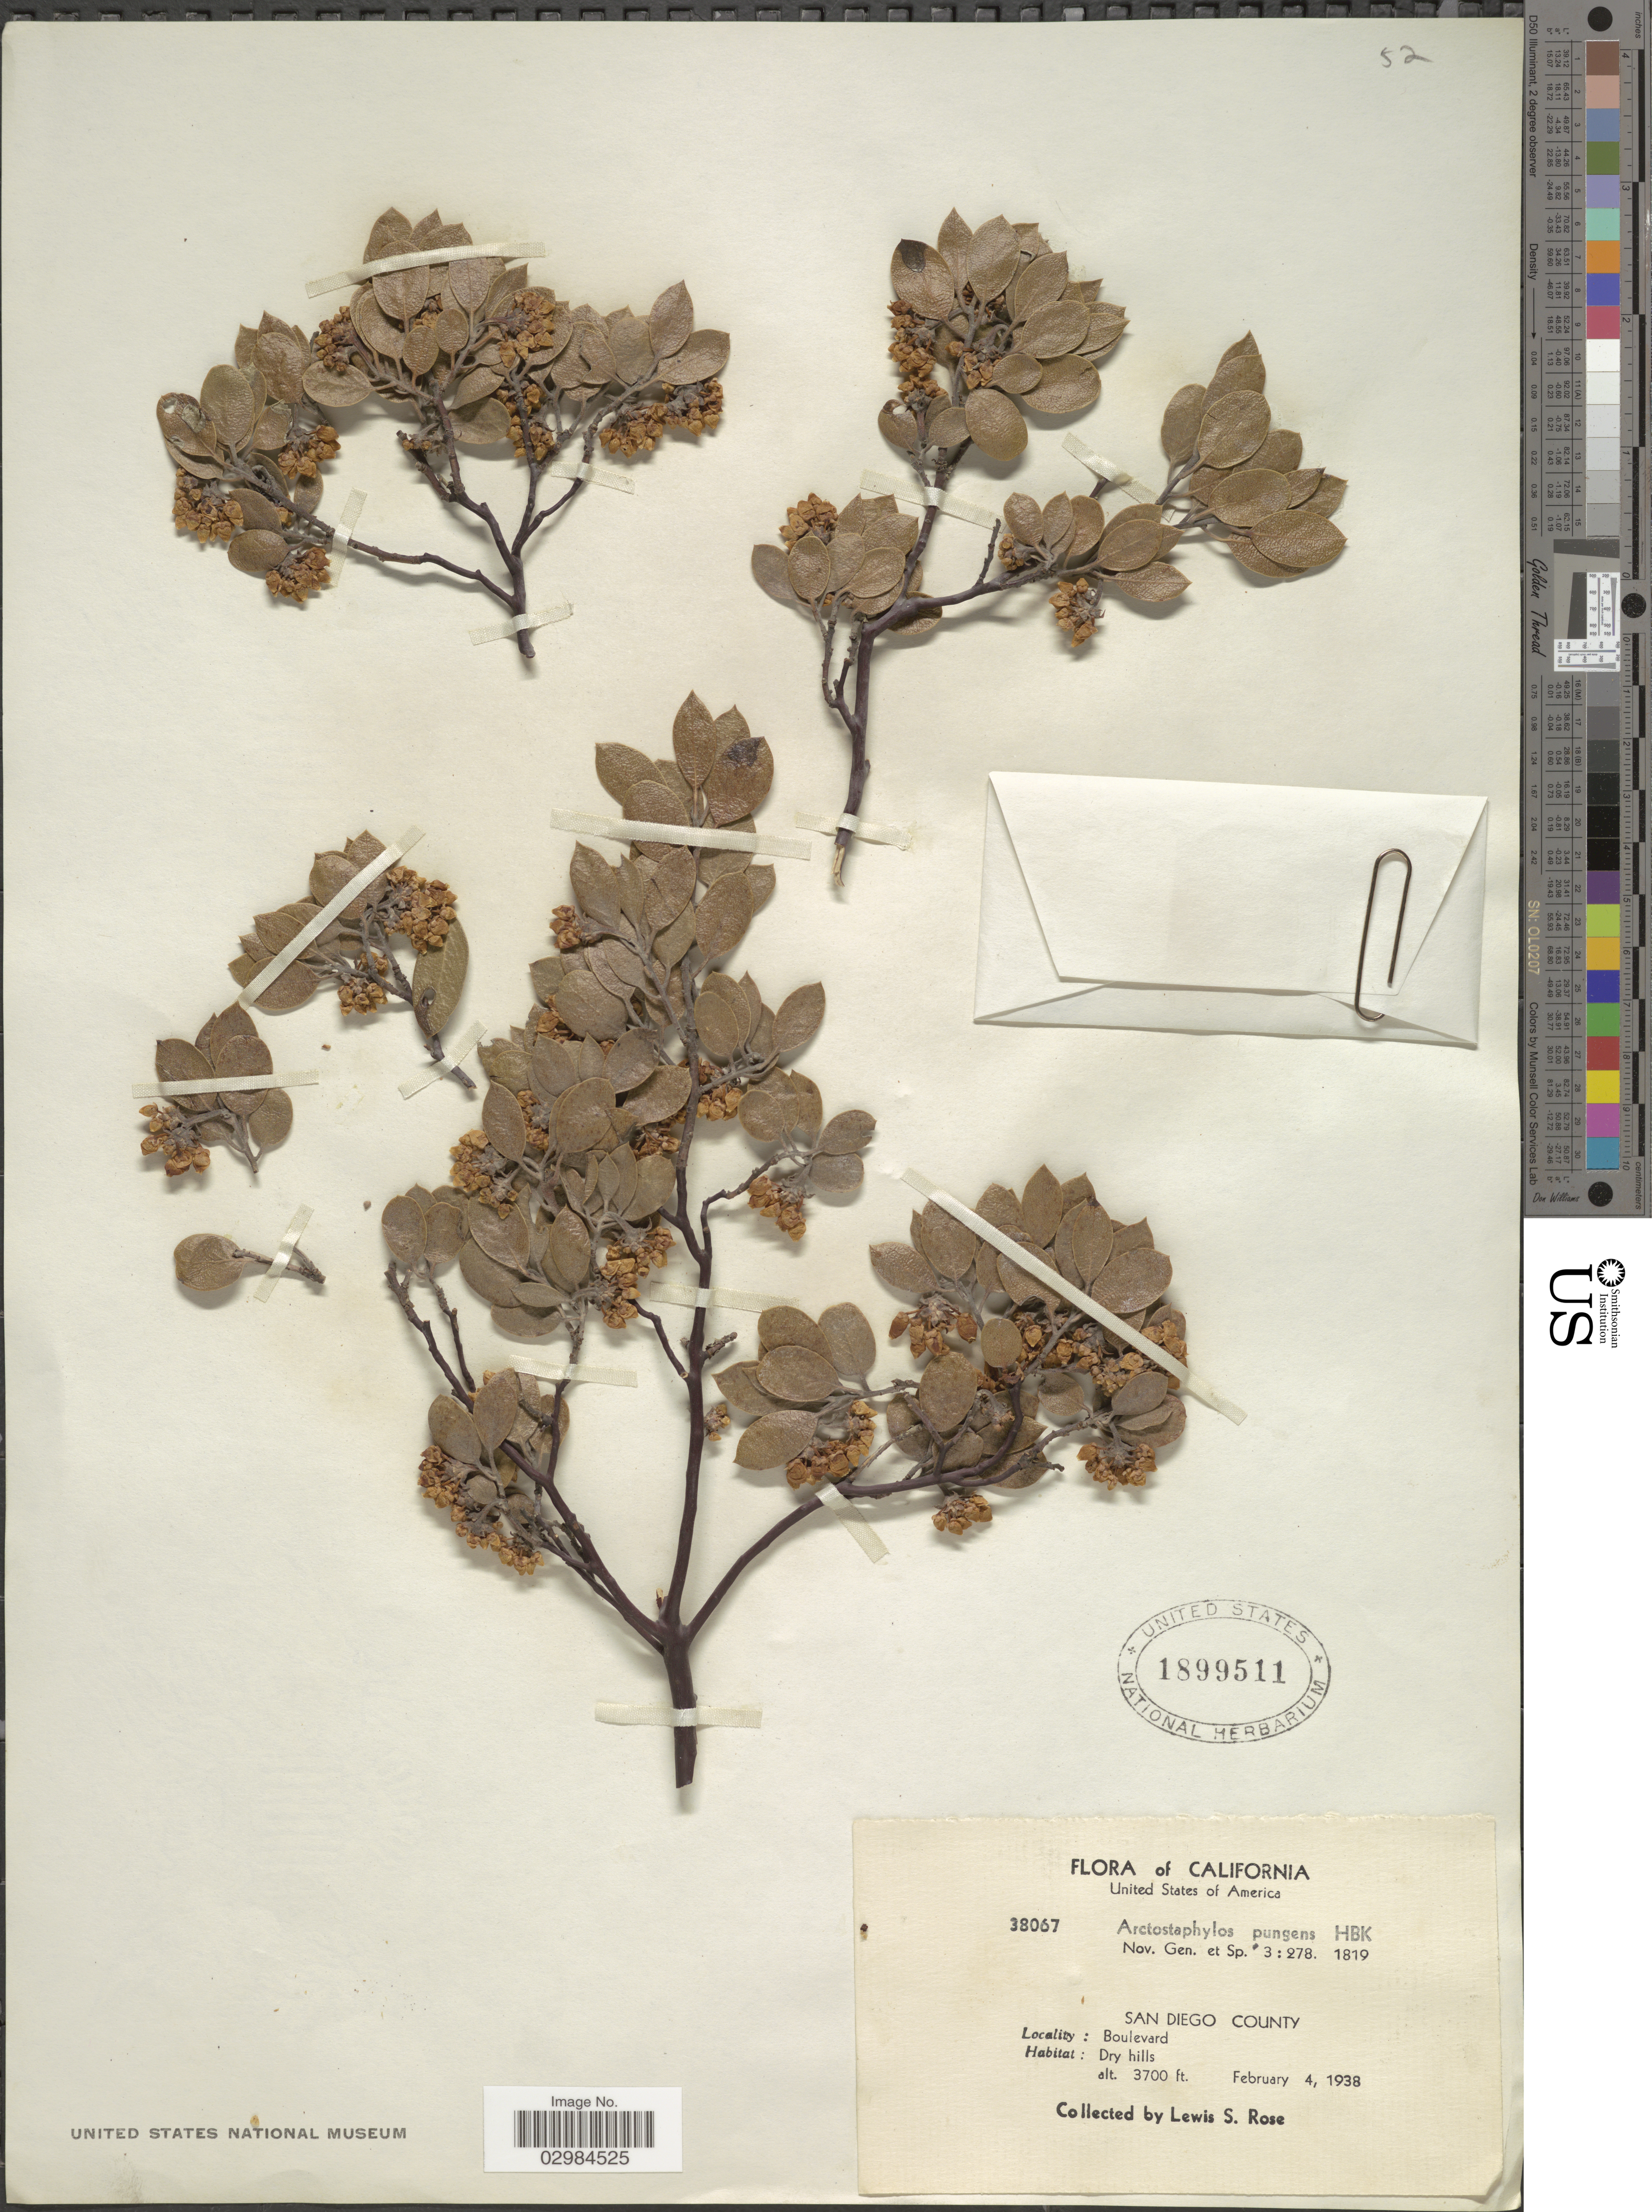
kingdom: Plantae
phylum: Tracheophyta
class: Magnoliopsida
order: Ericales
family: Ericaceae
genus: Arctostaphylos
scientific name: Arctostaphylos pungens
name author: Kunth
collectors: L. S. Rose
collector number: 38067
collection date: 1938-02-04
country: United States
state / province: California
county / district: San Diego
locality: San Diego County. Boulevard. Dry hills.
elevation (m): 1128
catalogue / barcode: US 1899511